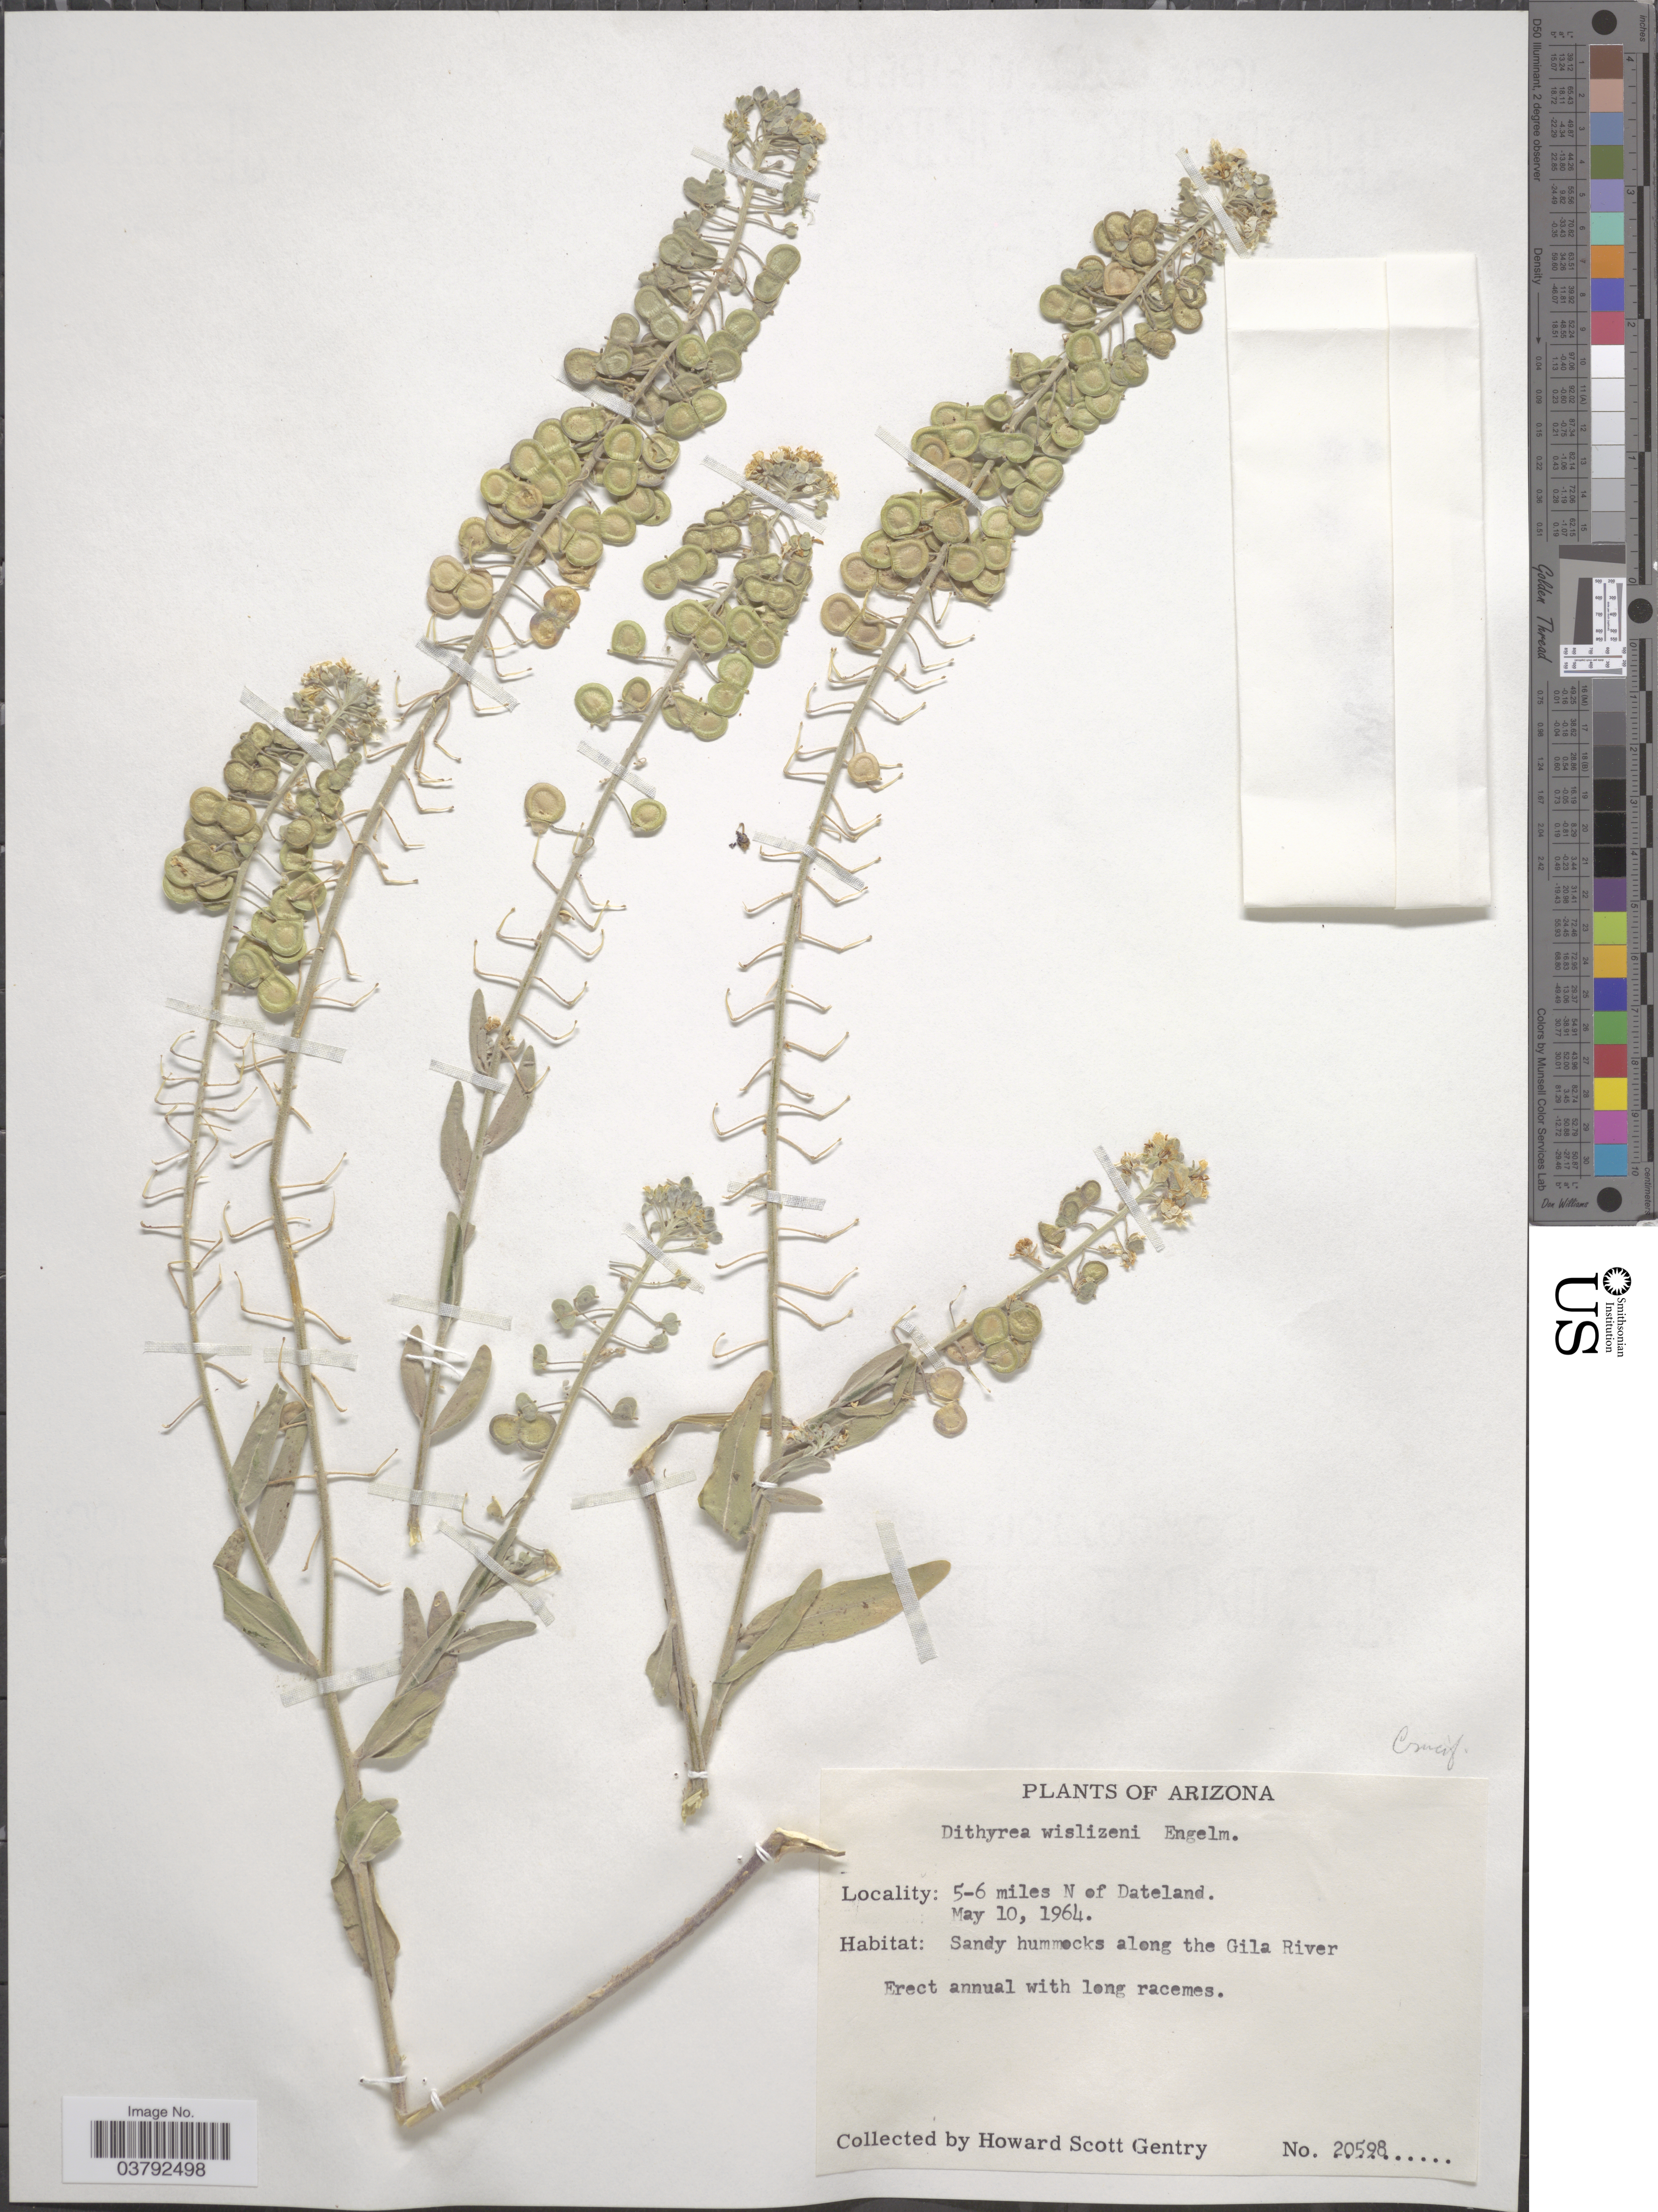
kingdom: Plantae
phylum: Tracheophyta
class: Magnoliopsida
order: Brassicales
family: Brassicaceae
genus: Dithyrea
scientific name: Dithyrea wislizeni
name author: Engelm.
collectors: H. S. Gentry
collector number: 20598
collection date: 1964-05-10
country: United States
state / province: Arizona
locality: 5-6 miles N of Dateland. Along the Gila River.